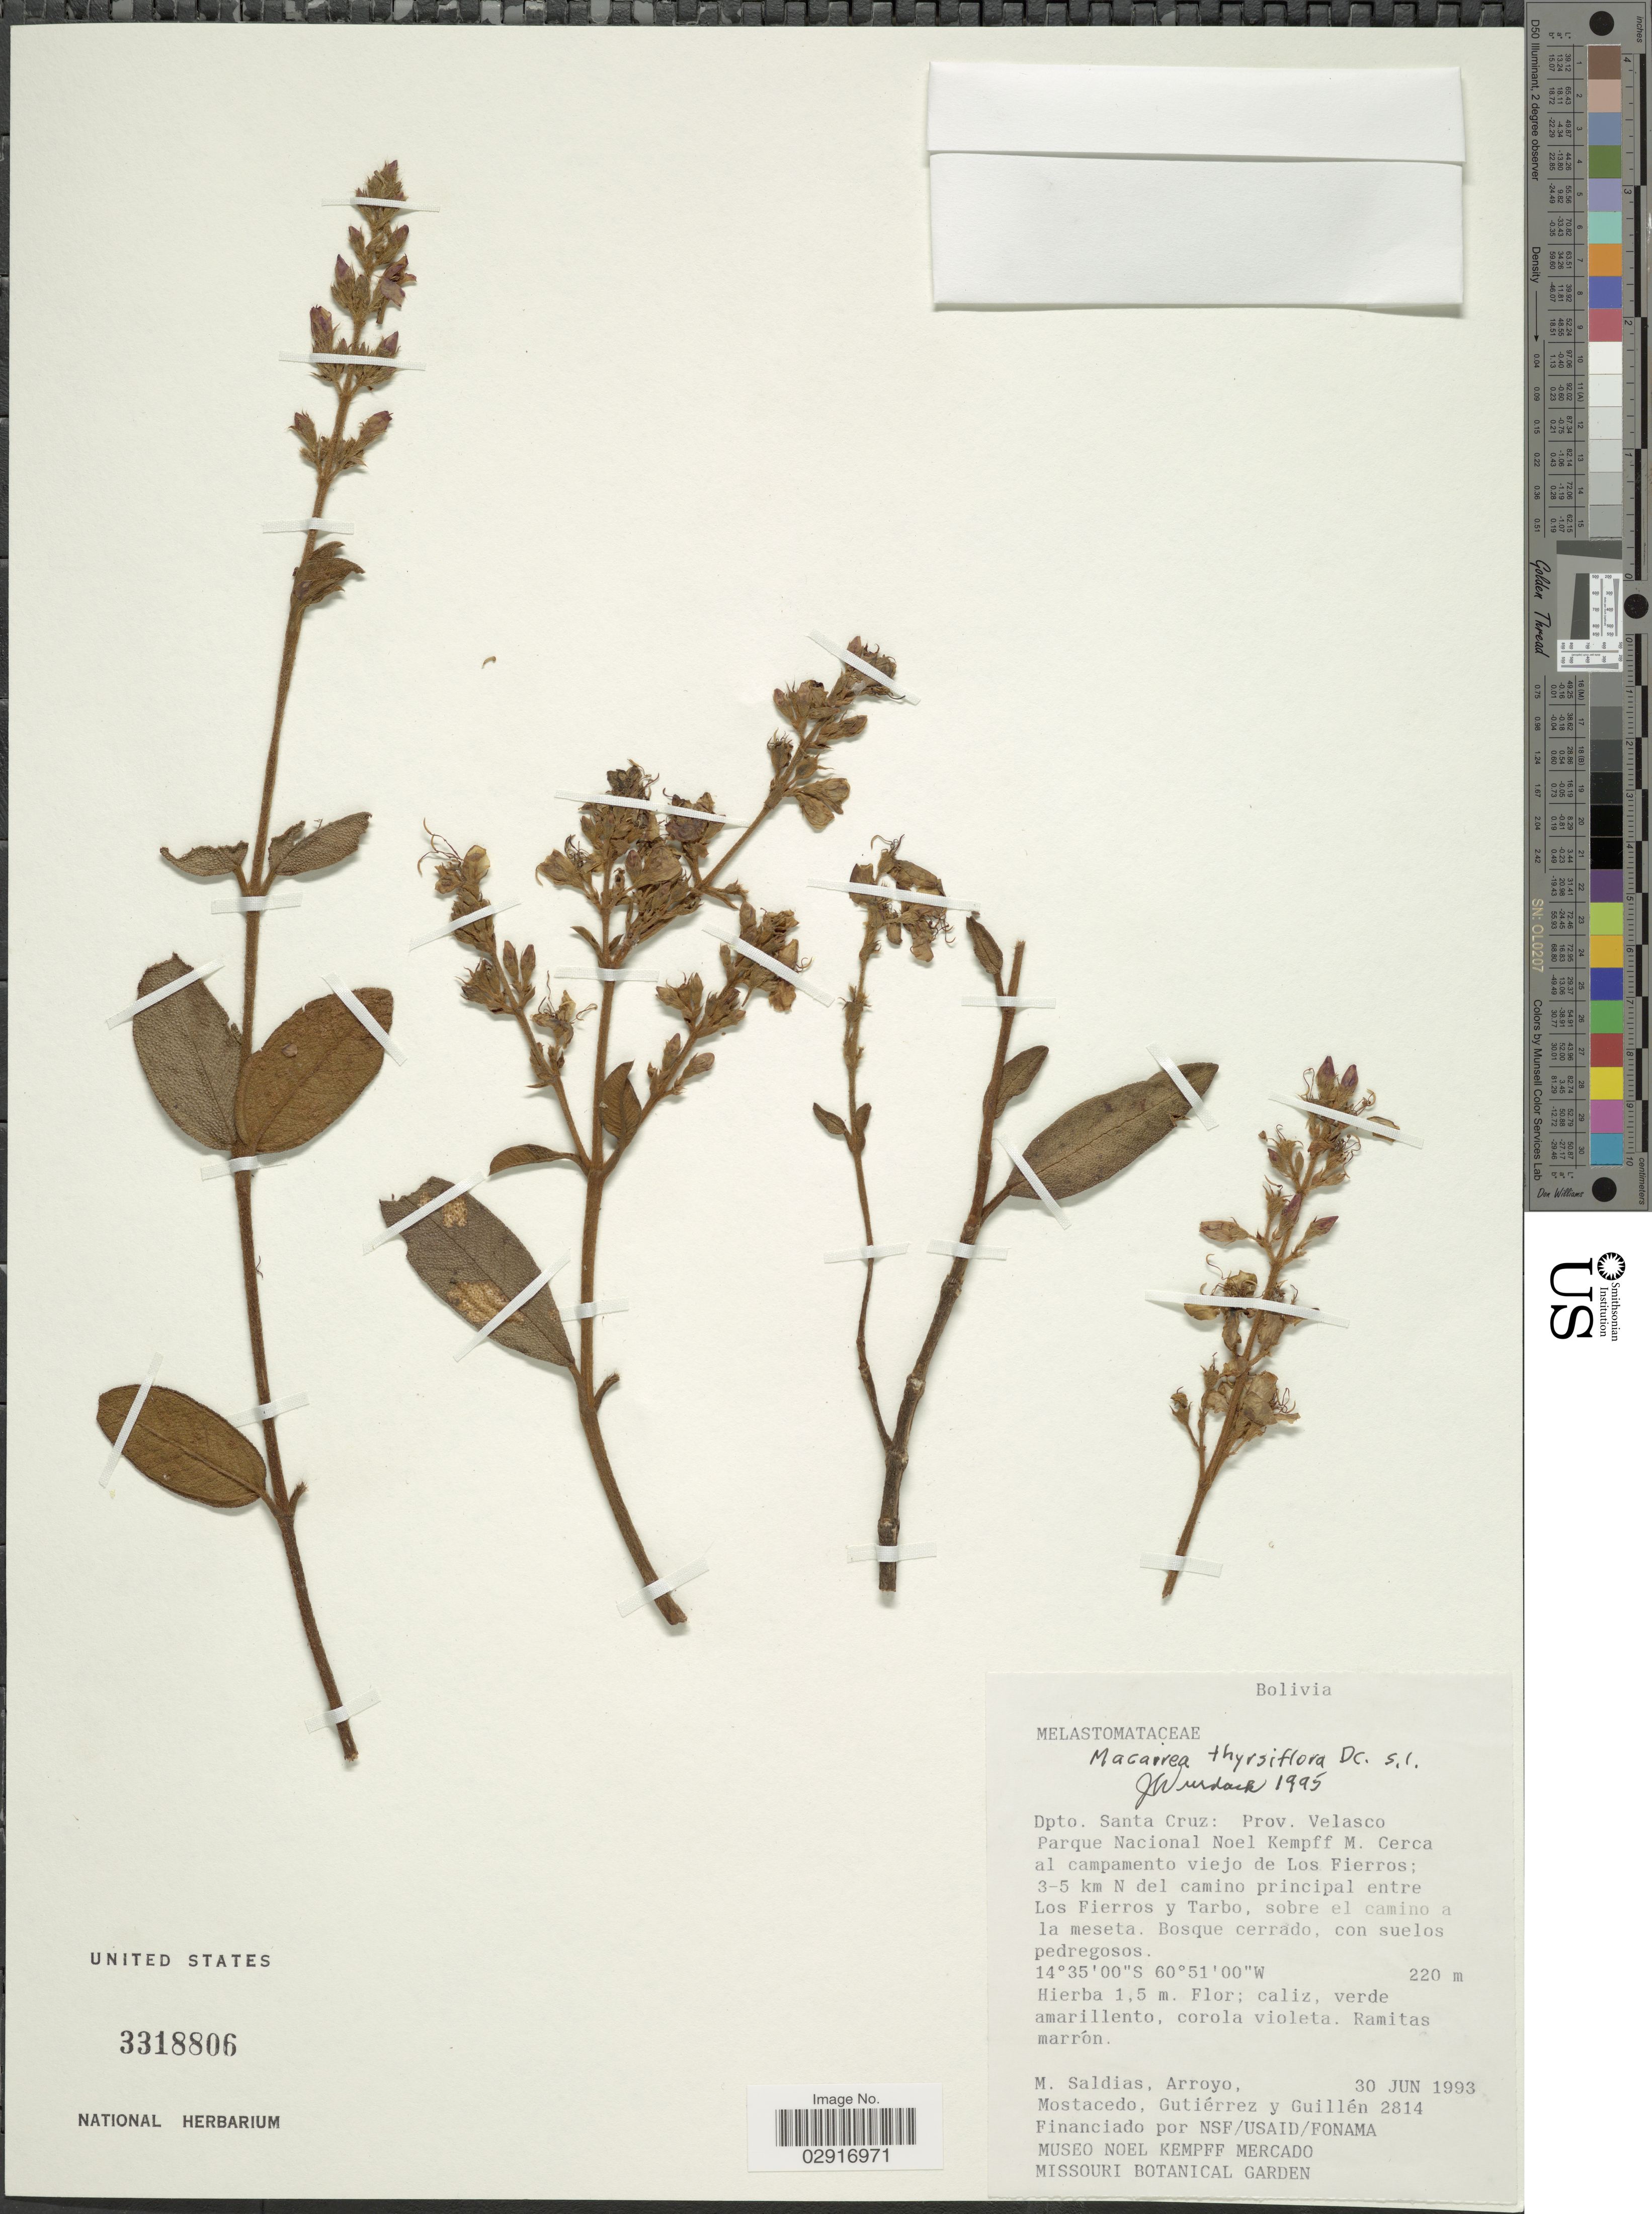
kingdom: Plantae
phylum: Tracheophyta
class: Magnoliopsida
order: Myrtales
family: Melastomataceae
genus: Macairea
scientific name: Macairea aspera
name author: N.E. Br.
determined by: Nunes da Silva, Diego, (RB), Jardim Botanico do Rio de Janeiro - Herbario (BRAZIL)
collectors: M. Saldias, Arroyo, --, Mostacedo, --, Gutiérrez, -- & -- Guillen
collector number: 2814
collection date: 1993-06-30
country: Bolivia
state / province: Santa Cruz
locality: Dpto. Santa Cruz: Prov. Velasco. Parque Nacional Noel Kempff M. Cerca al campamento viejo de Los Fierros; 3-5 km N del camino principal entre Los Fierros y Tarbo, sobre el camino a la meseta.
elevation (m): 220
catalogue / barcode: US 3318806